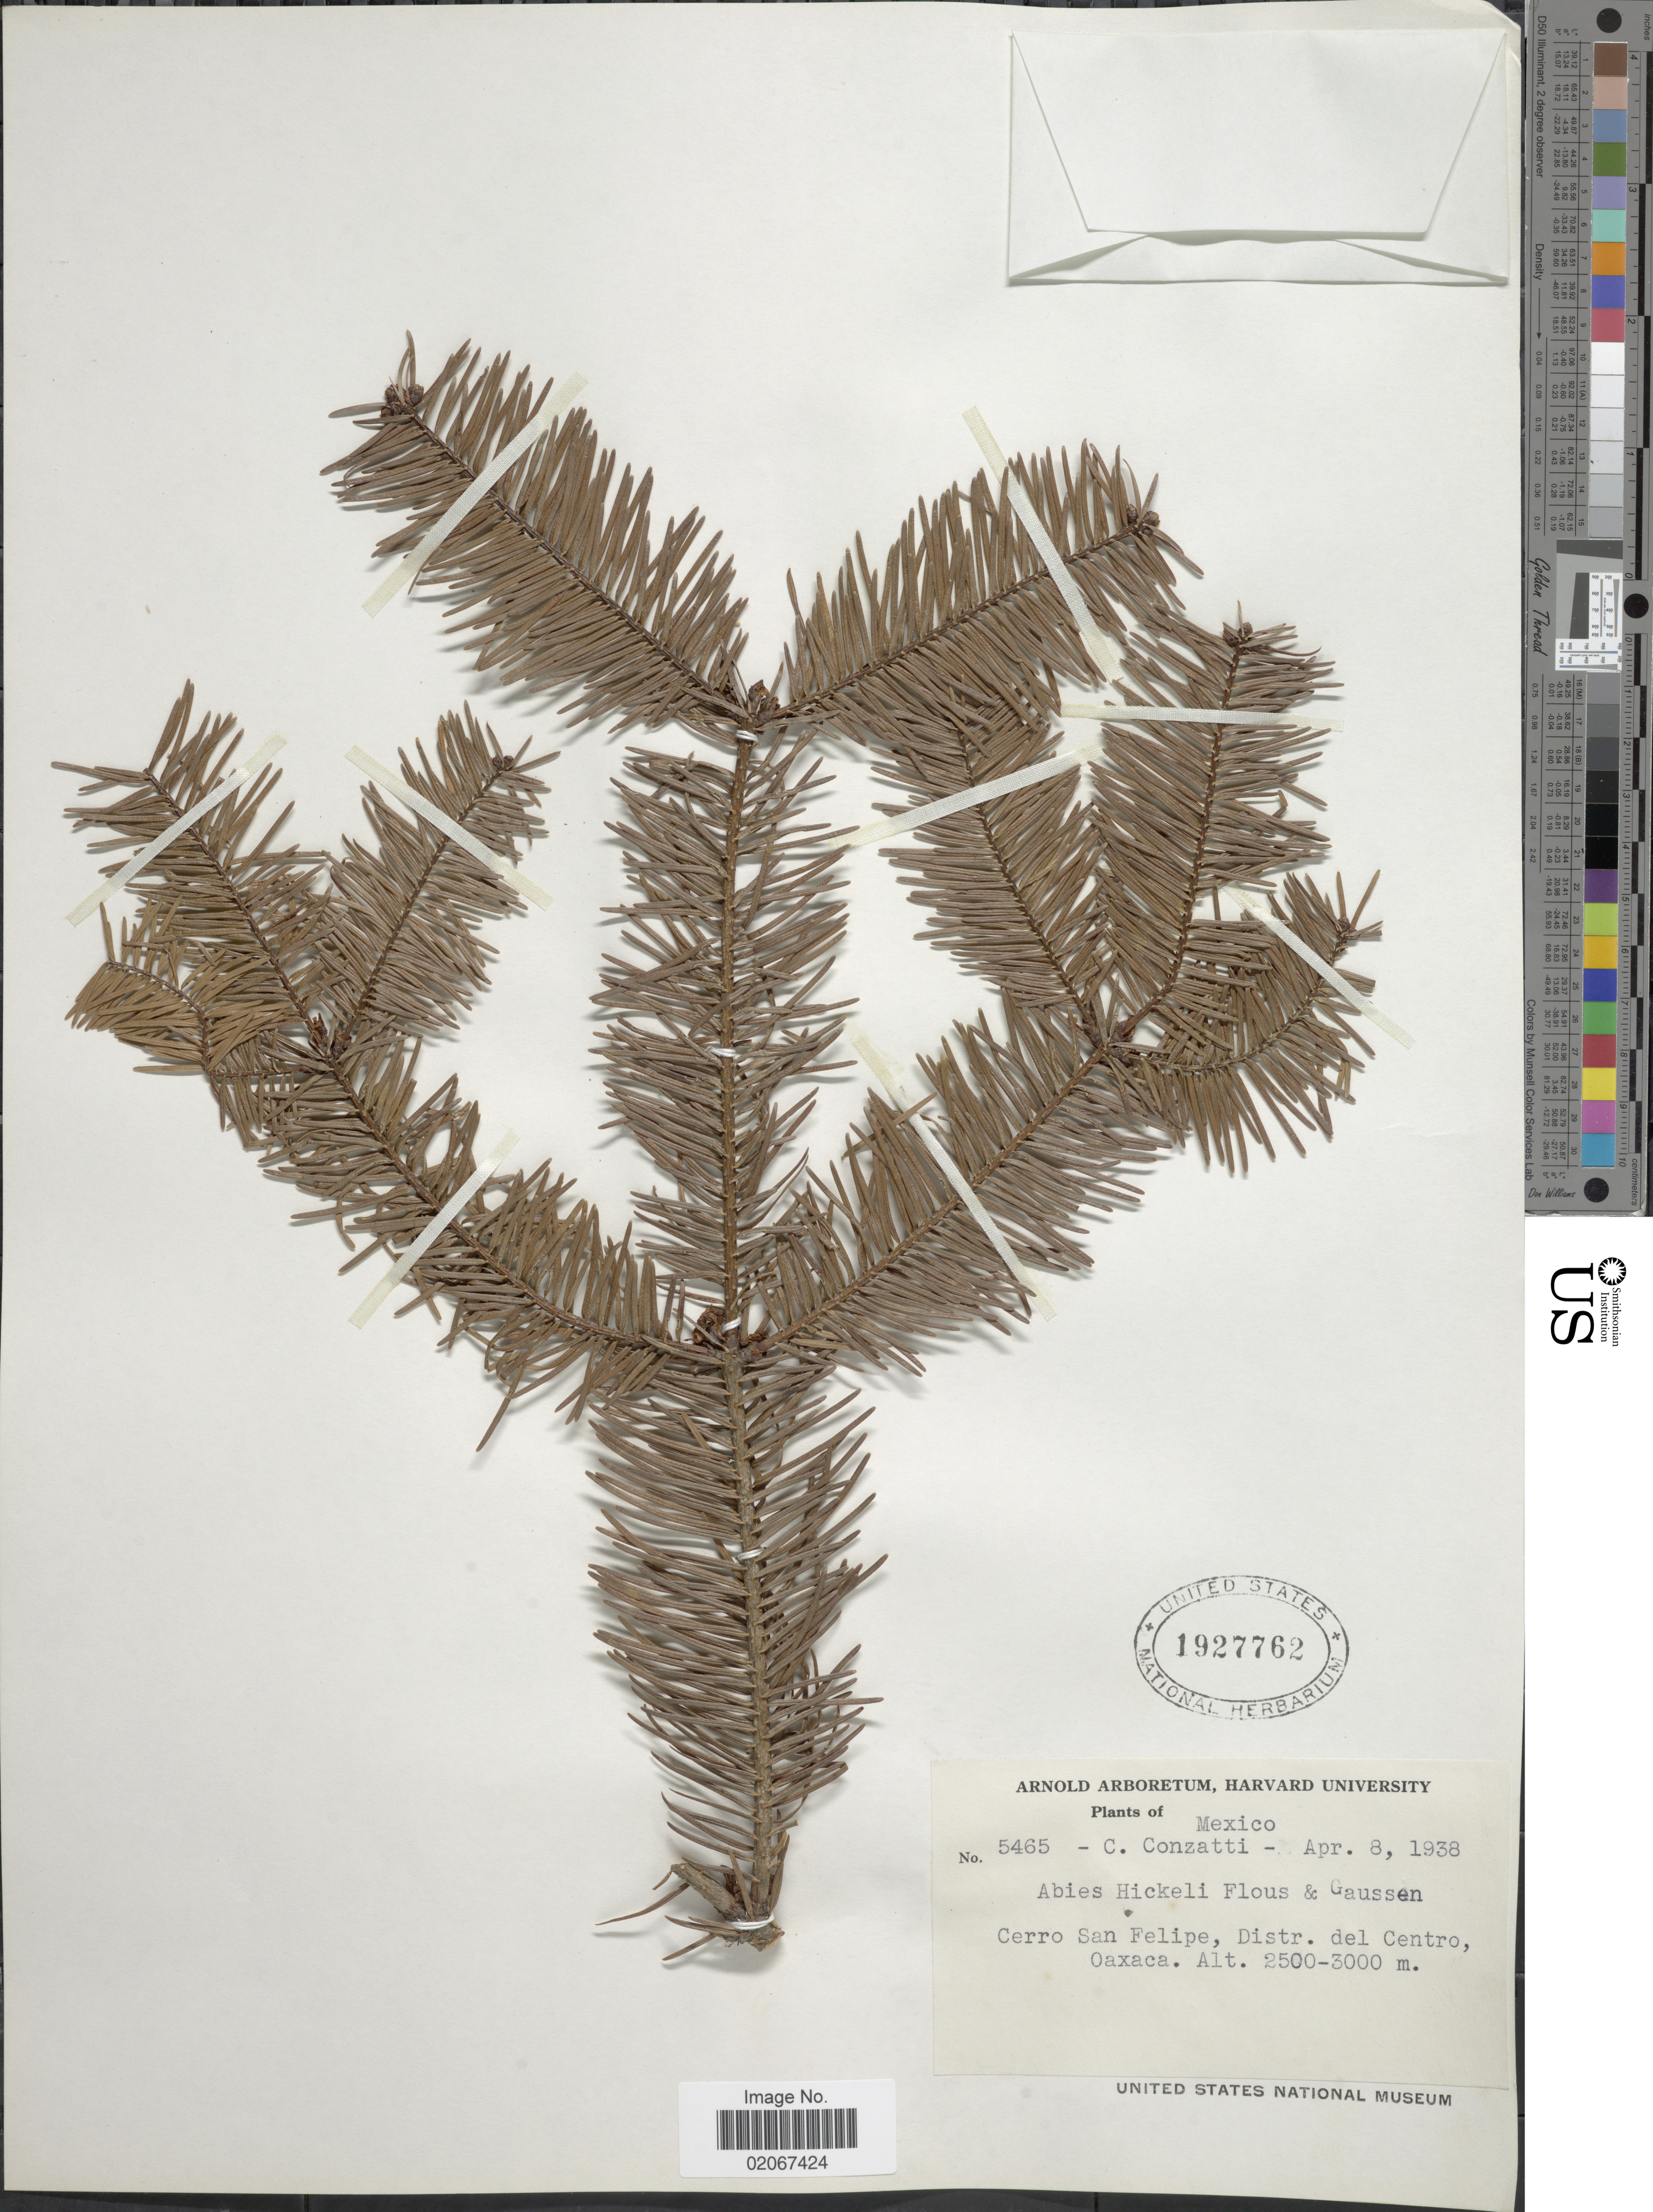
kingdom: Plantae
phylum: Tracheophyta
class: Pinopsida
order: Pinales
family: Pinaceae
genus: Abies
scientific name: Abies hickelii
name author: Flous & Gaussen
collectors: C. Conzatti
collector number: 5465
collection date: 1938-04-08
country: Mexico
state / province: Oaxaca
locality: Cerro San Felipe, Distr. del Centro, Oaxaca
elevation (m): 2500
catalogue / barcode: US 1927762